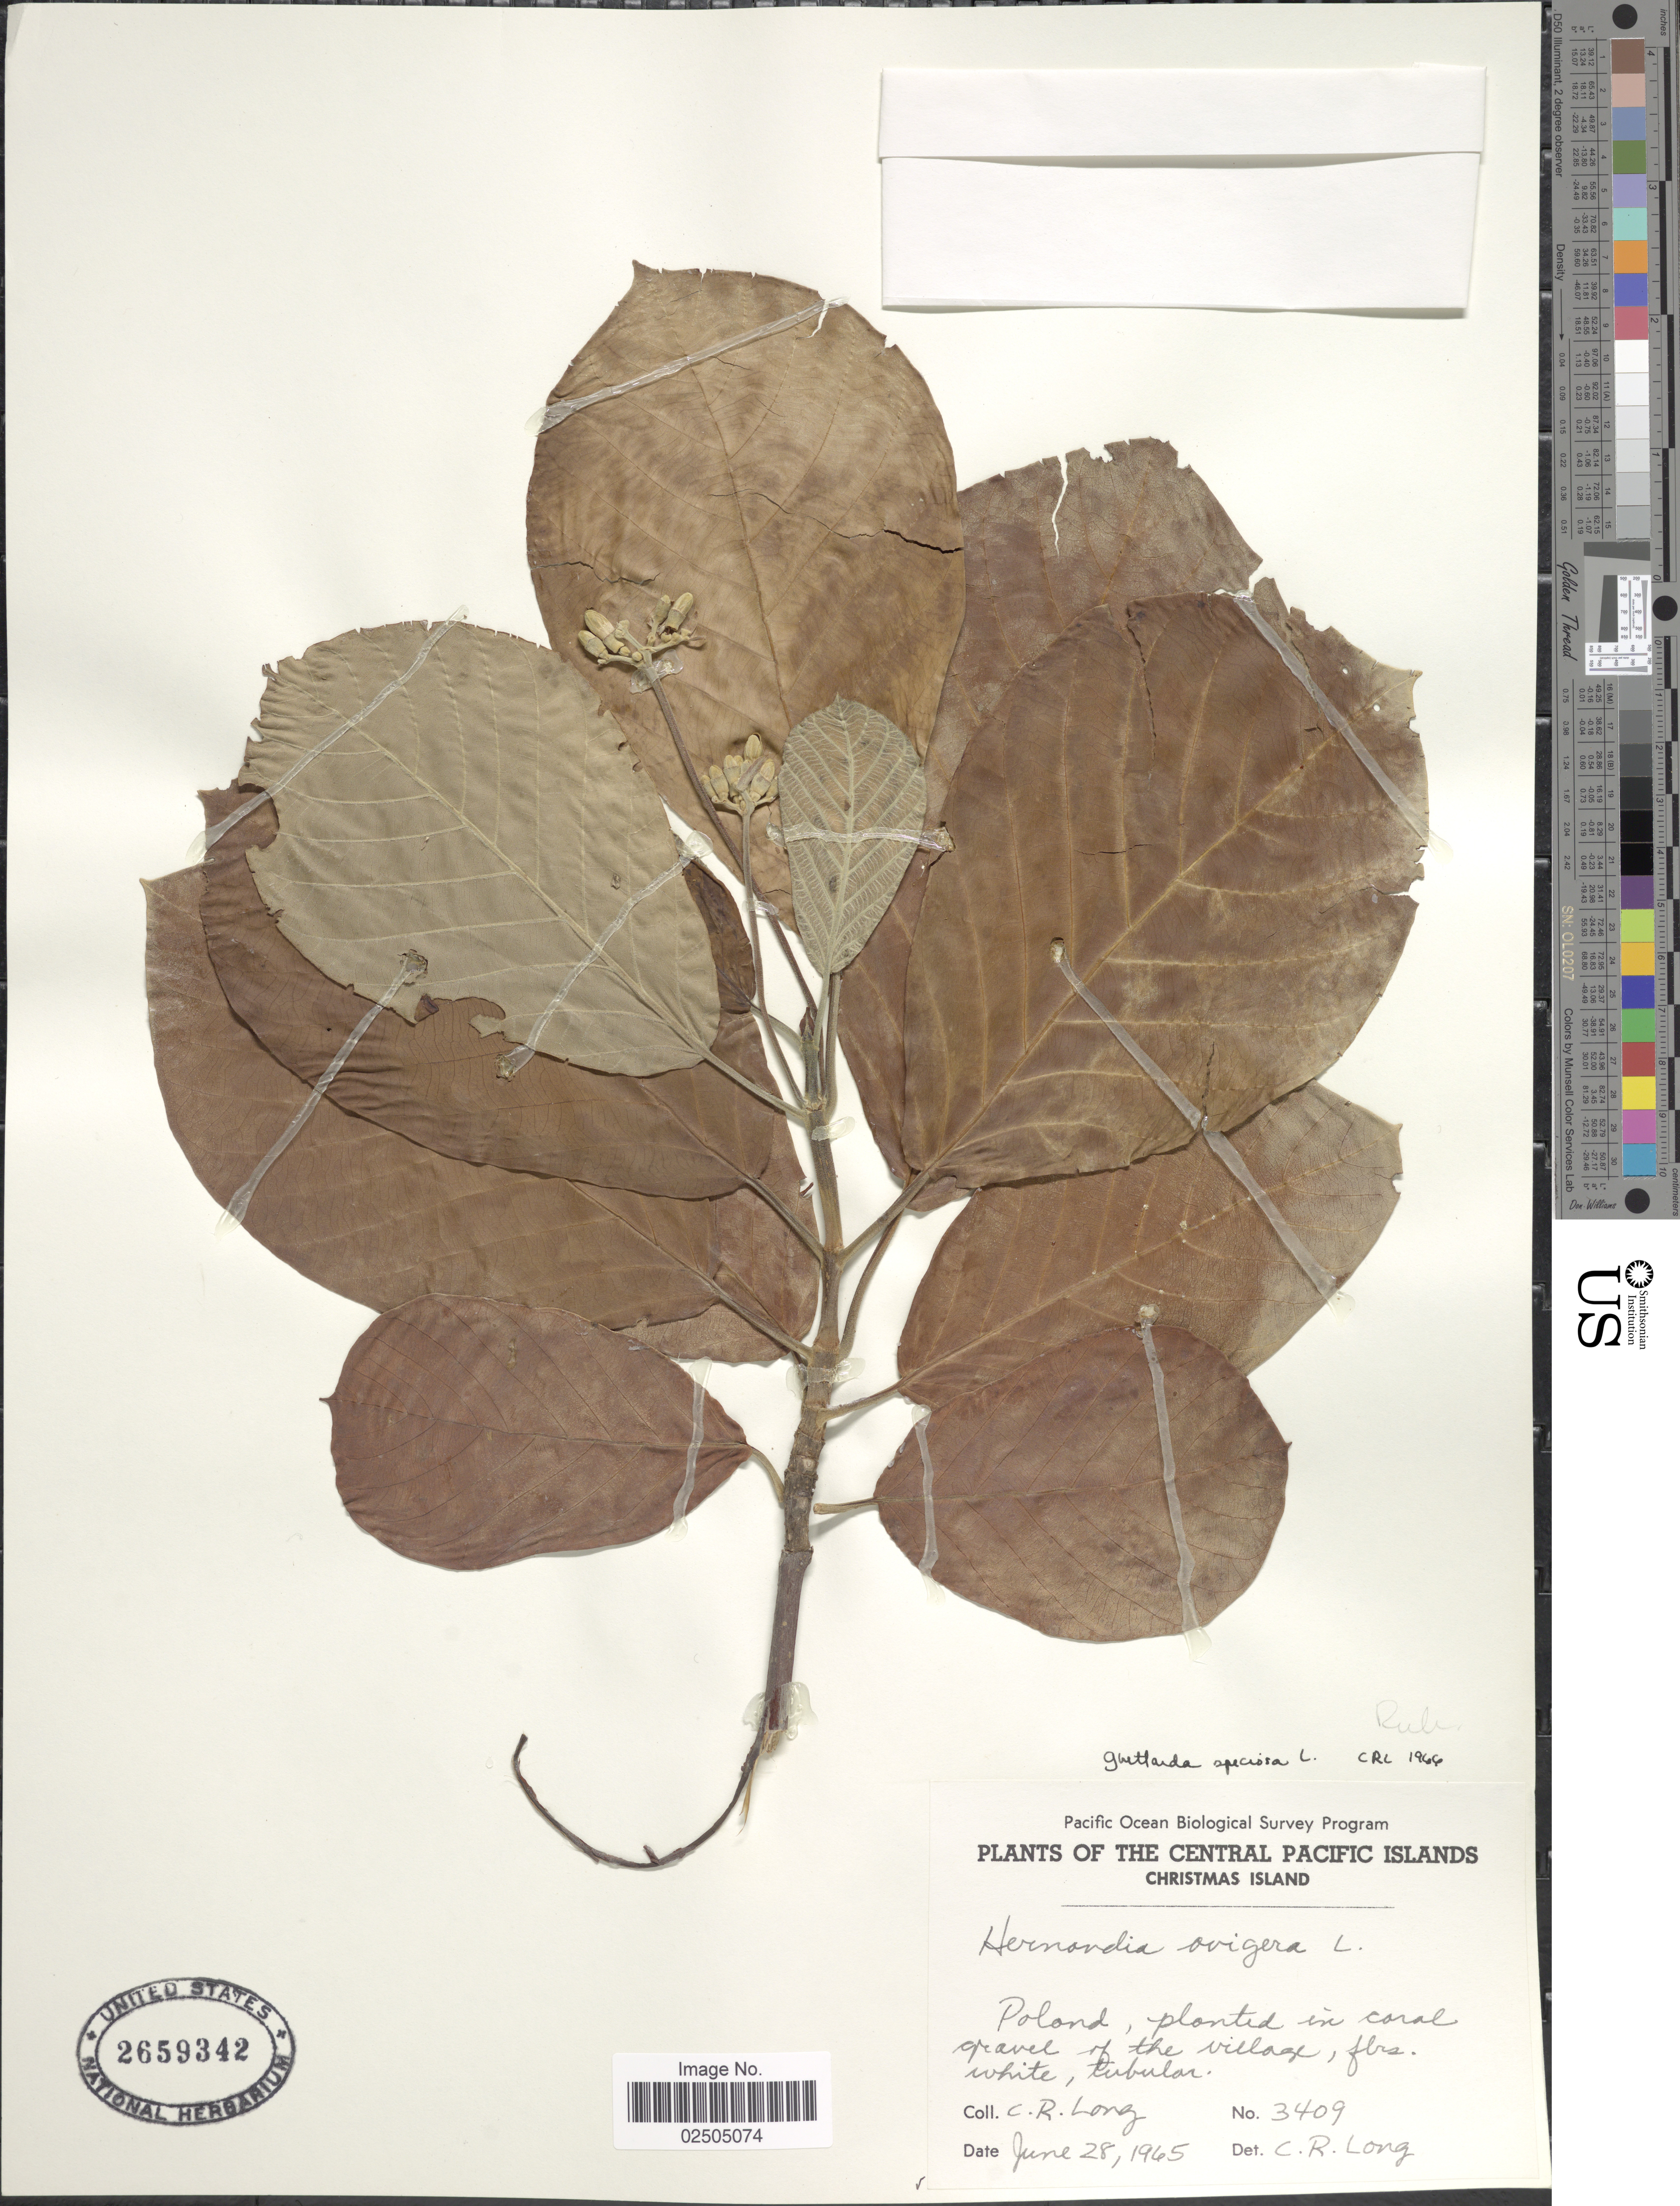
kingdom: Plantae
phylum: Tracheophyta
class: Magnoliopsida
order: Gentianales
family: Rubiaceae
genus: Guettarda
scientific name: Guettarda speciosa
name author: L.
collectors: C. R. Long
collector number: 3409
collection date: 1965-06-28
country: Kiribati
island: Kiritimati [Christmas] Atoll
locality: The Central Pacific Islands, Christmas Island, Poland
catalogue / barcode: US 2659342